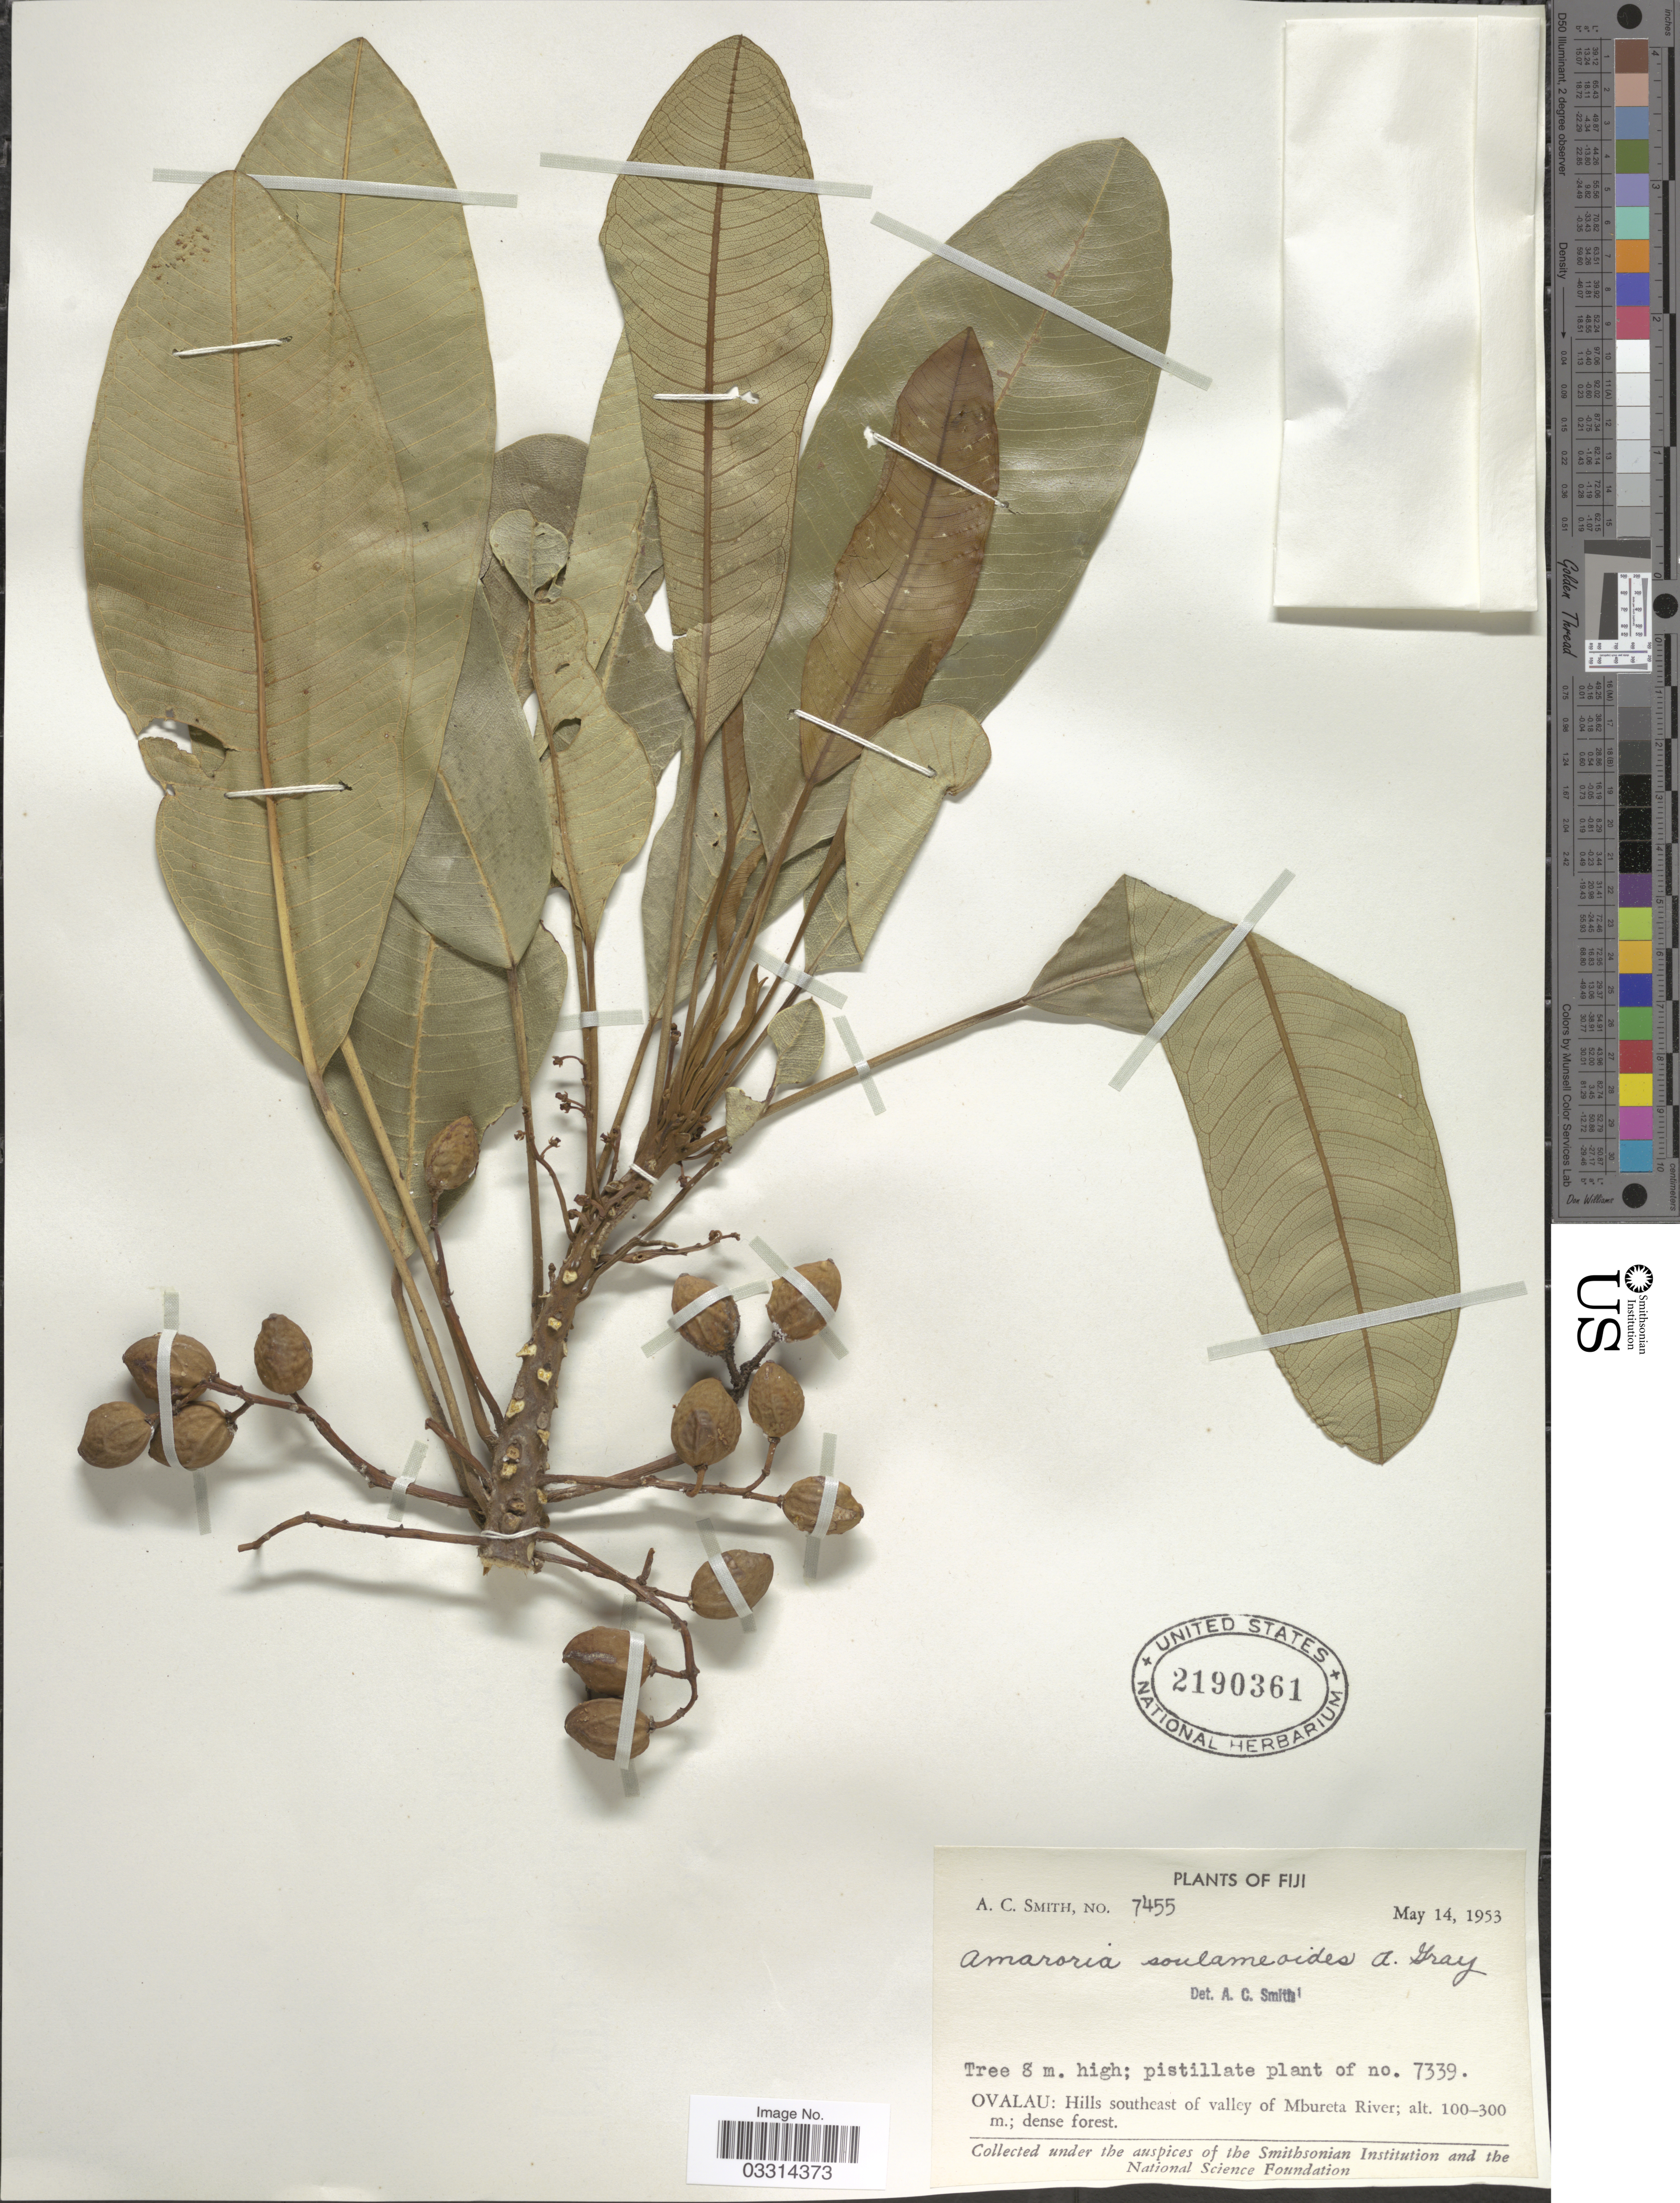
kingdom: Plantae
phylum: Tracheophyta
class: Magnoliopsida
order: Sapindales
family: Simaroubaceae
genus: Soulamea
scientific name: Soulamea soulameoides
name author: (A. Gray) Noot.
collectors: A. C. Smith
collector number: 7455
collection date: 1953-05-14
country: Fiji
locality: Ovalau: Hills southeast of valley of Mbureta River.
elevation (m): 100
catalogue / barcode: US 2190361